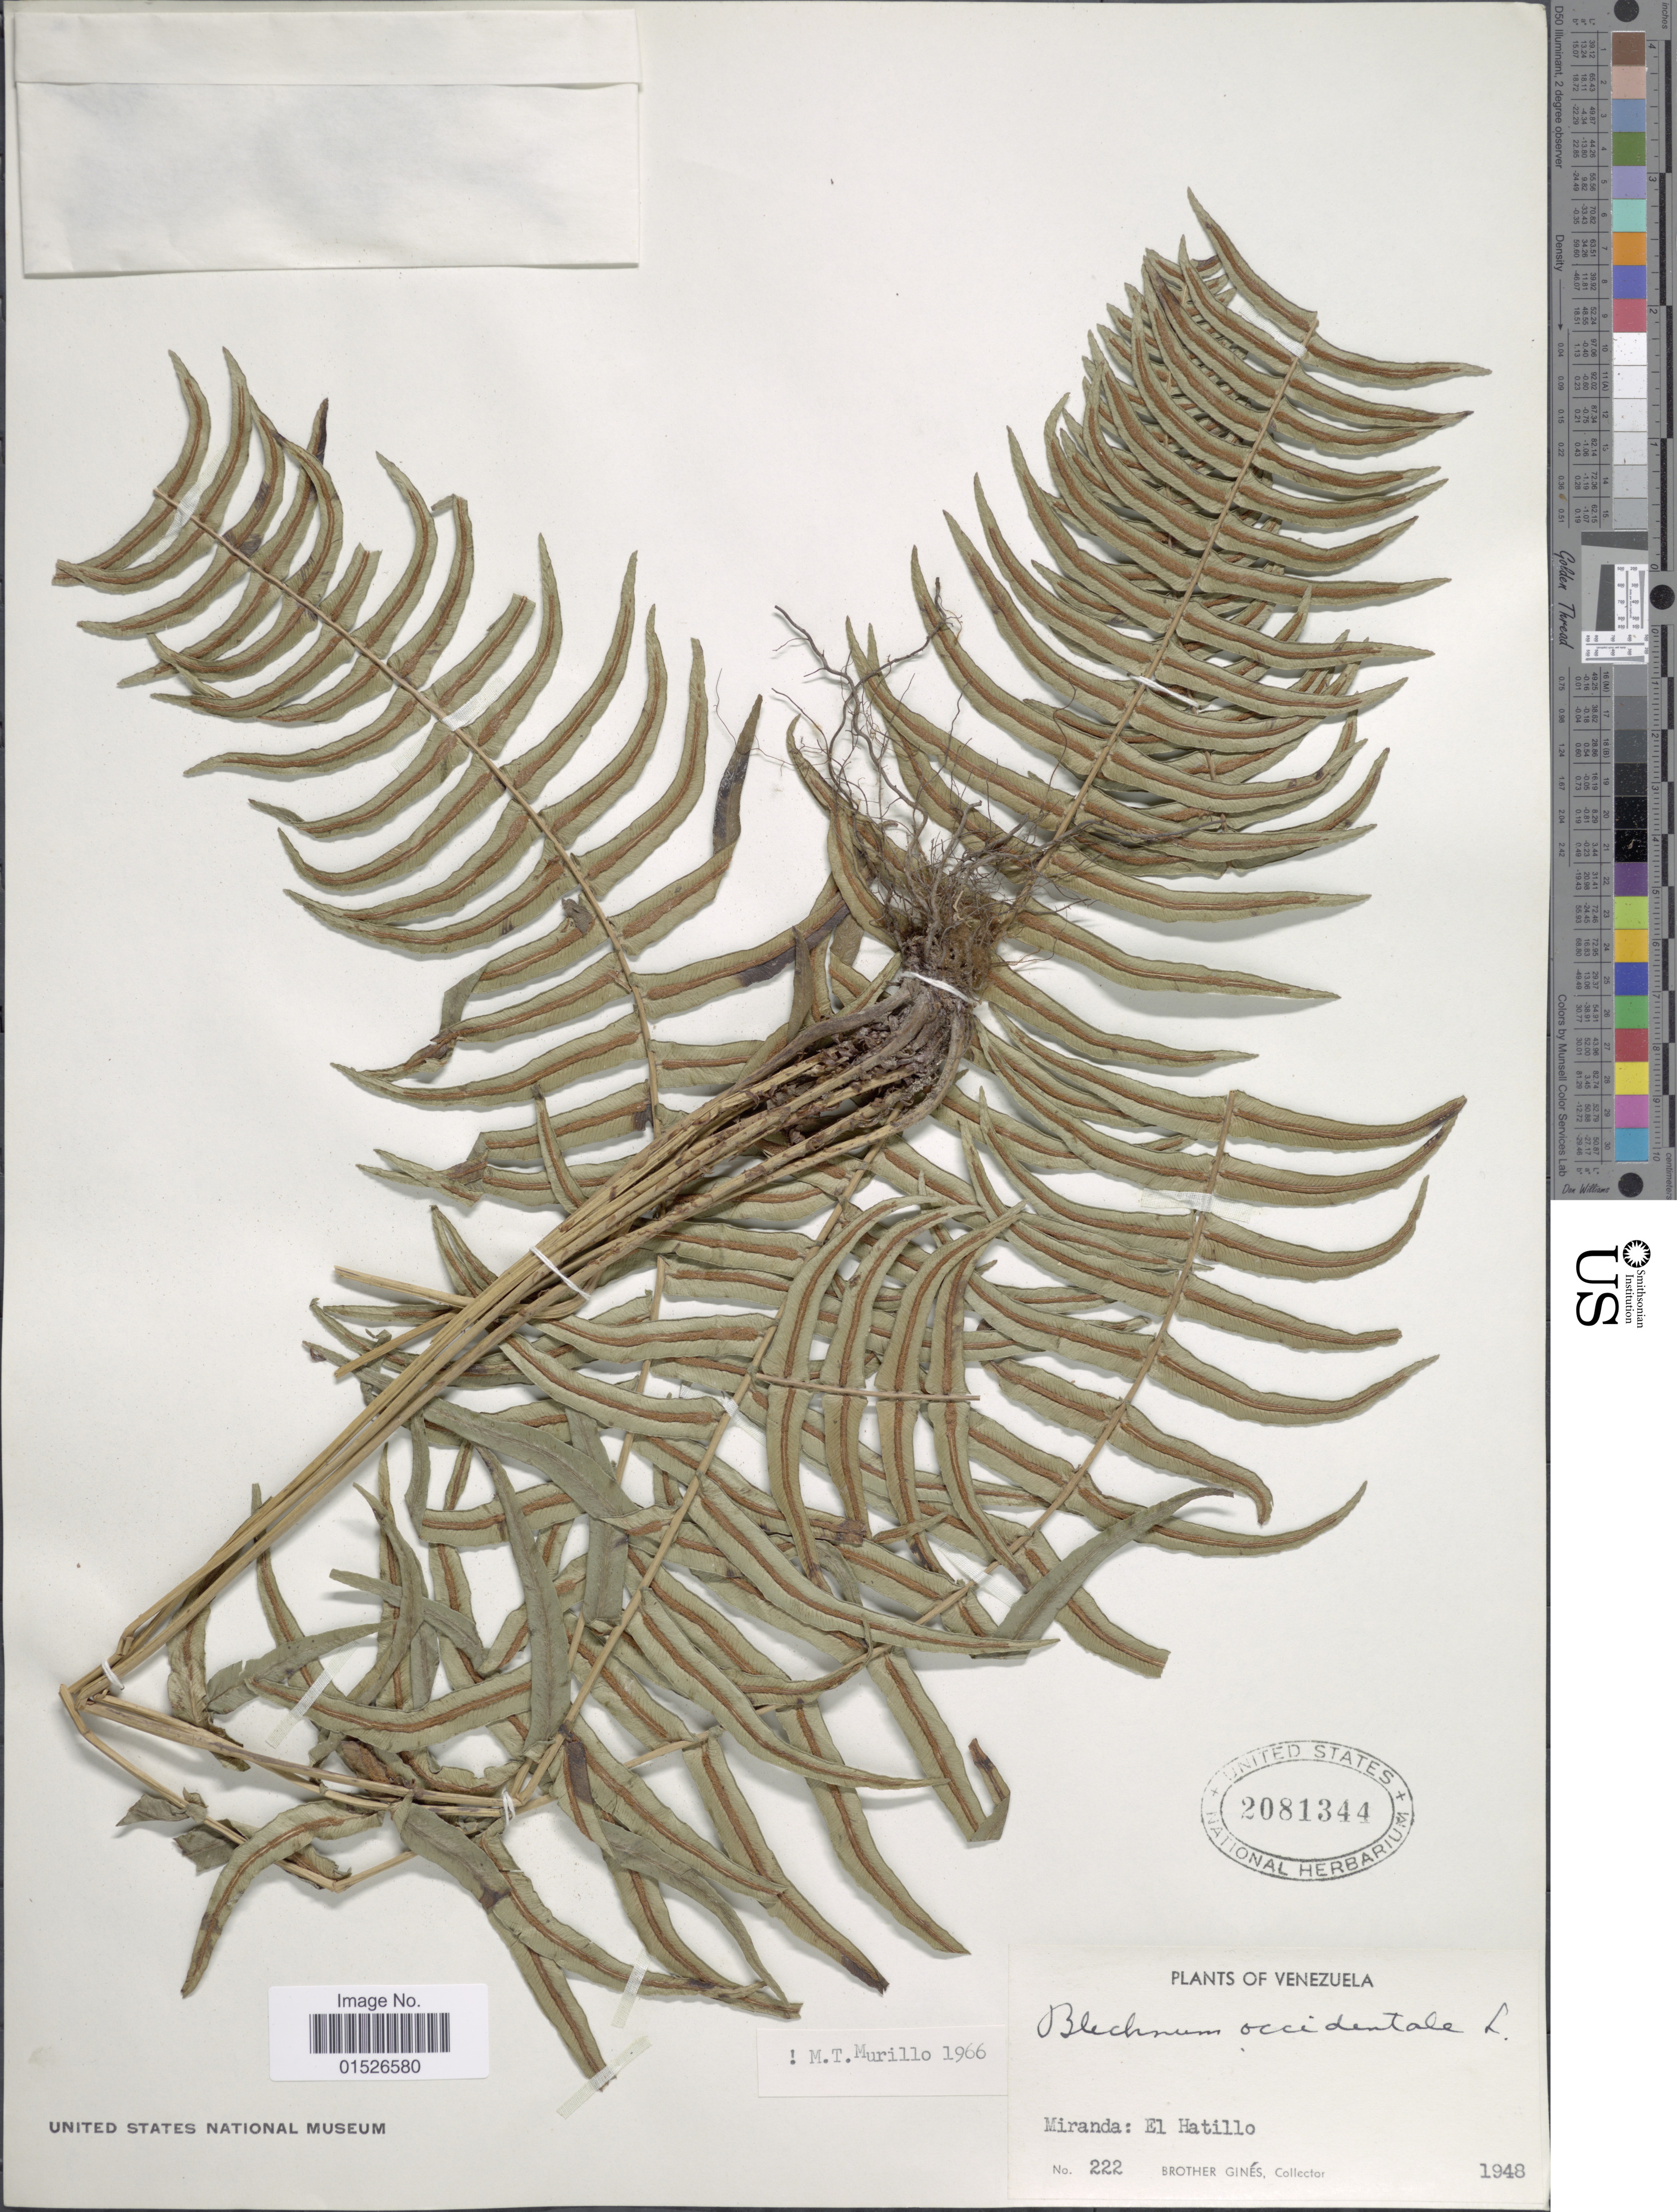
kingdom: Plantae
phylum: Tracheophyta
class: Polypodiopsida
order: Polypodiales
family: Blechnaceae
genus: Blechnum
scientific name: Blechnum occidentale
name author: L.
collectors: Bro. Gines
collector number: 222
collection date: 1948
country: Venezuela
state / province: Miranda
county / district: El Hatillo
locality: El Hatillo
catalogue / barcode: US 2081344